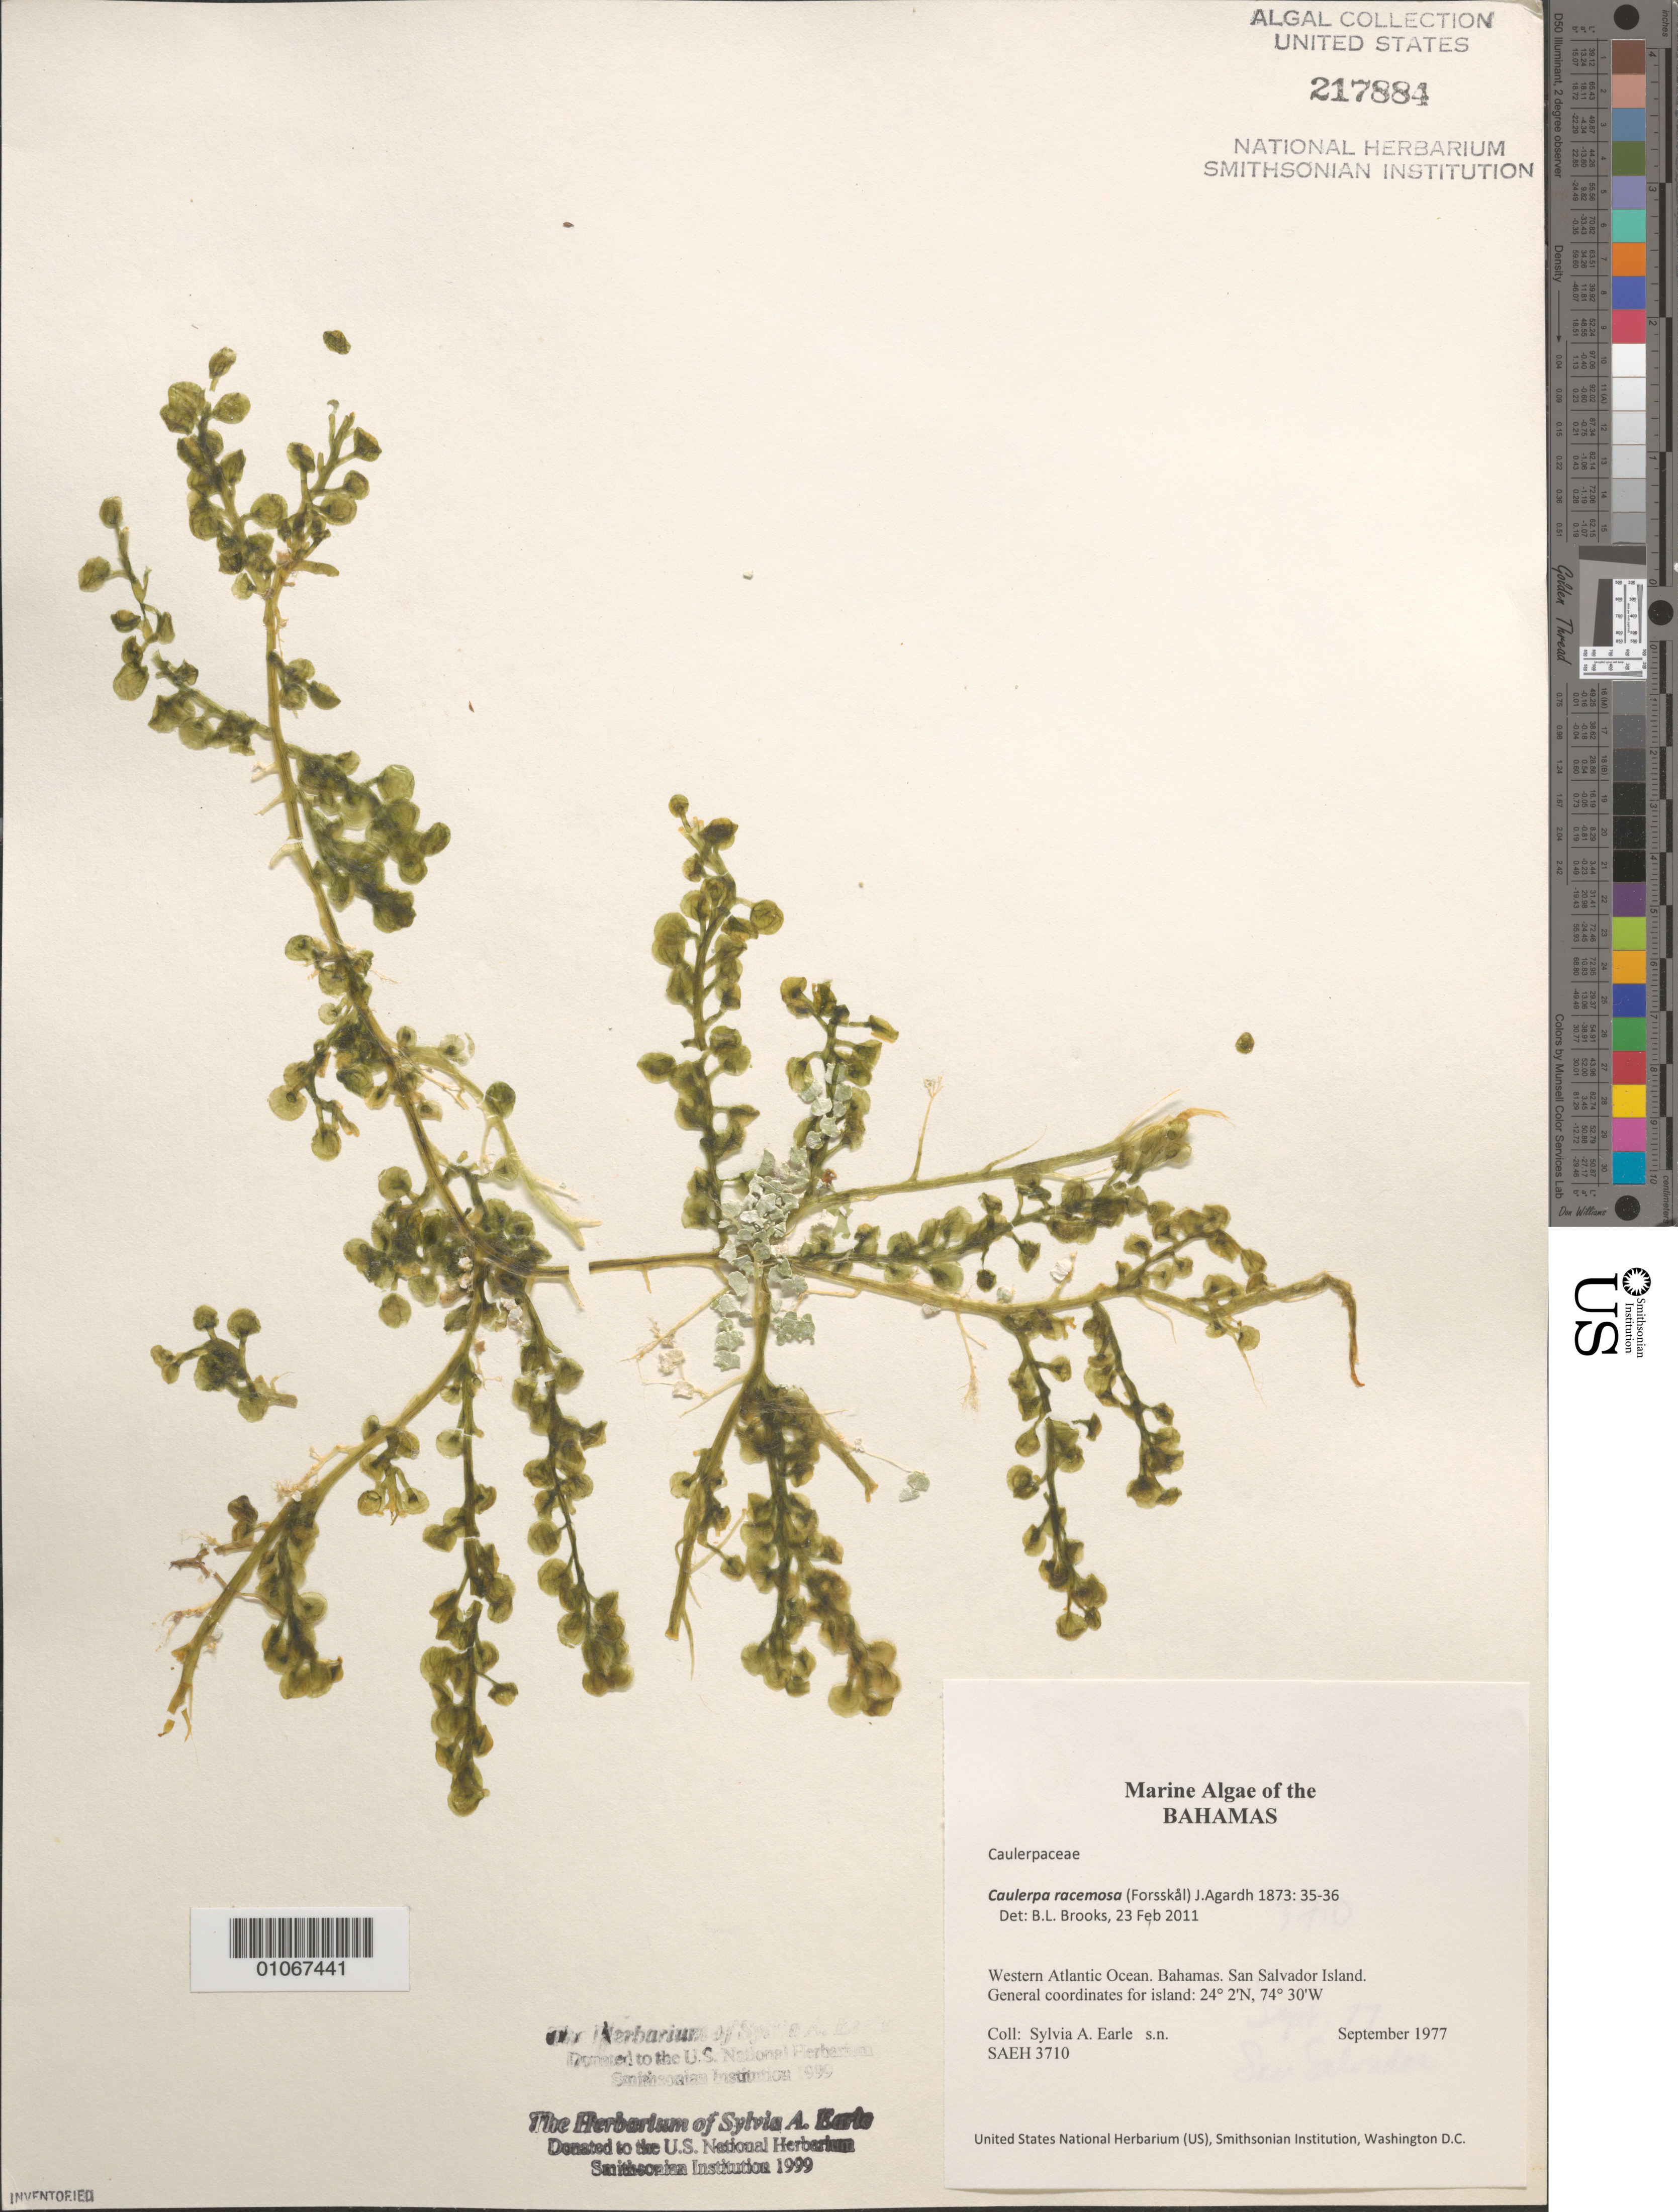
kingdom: Plantae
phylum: Chlorophyta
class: Ulvophyceae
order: Bryopsidales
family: Caulerpaceae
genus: Caulerpa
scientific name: Caulerpa racemosa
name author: (Forssk.) J. Agardh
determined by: Brooks, B. L., (BOT), Smithsonian Institution - National Museum of Natural History (UNITED STATES)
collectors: S. A. Earle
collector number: SAEH 3710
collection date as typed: Sep 1977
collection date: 1977-09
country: Bahamas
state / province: San Salvador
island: San Salvador Island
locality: Western Atlantic Ocean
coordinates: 24 2'N, 74 30'W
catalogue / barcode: US 217884